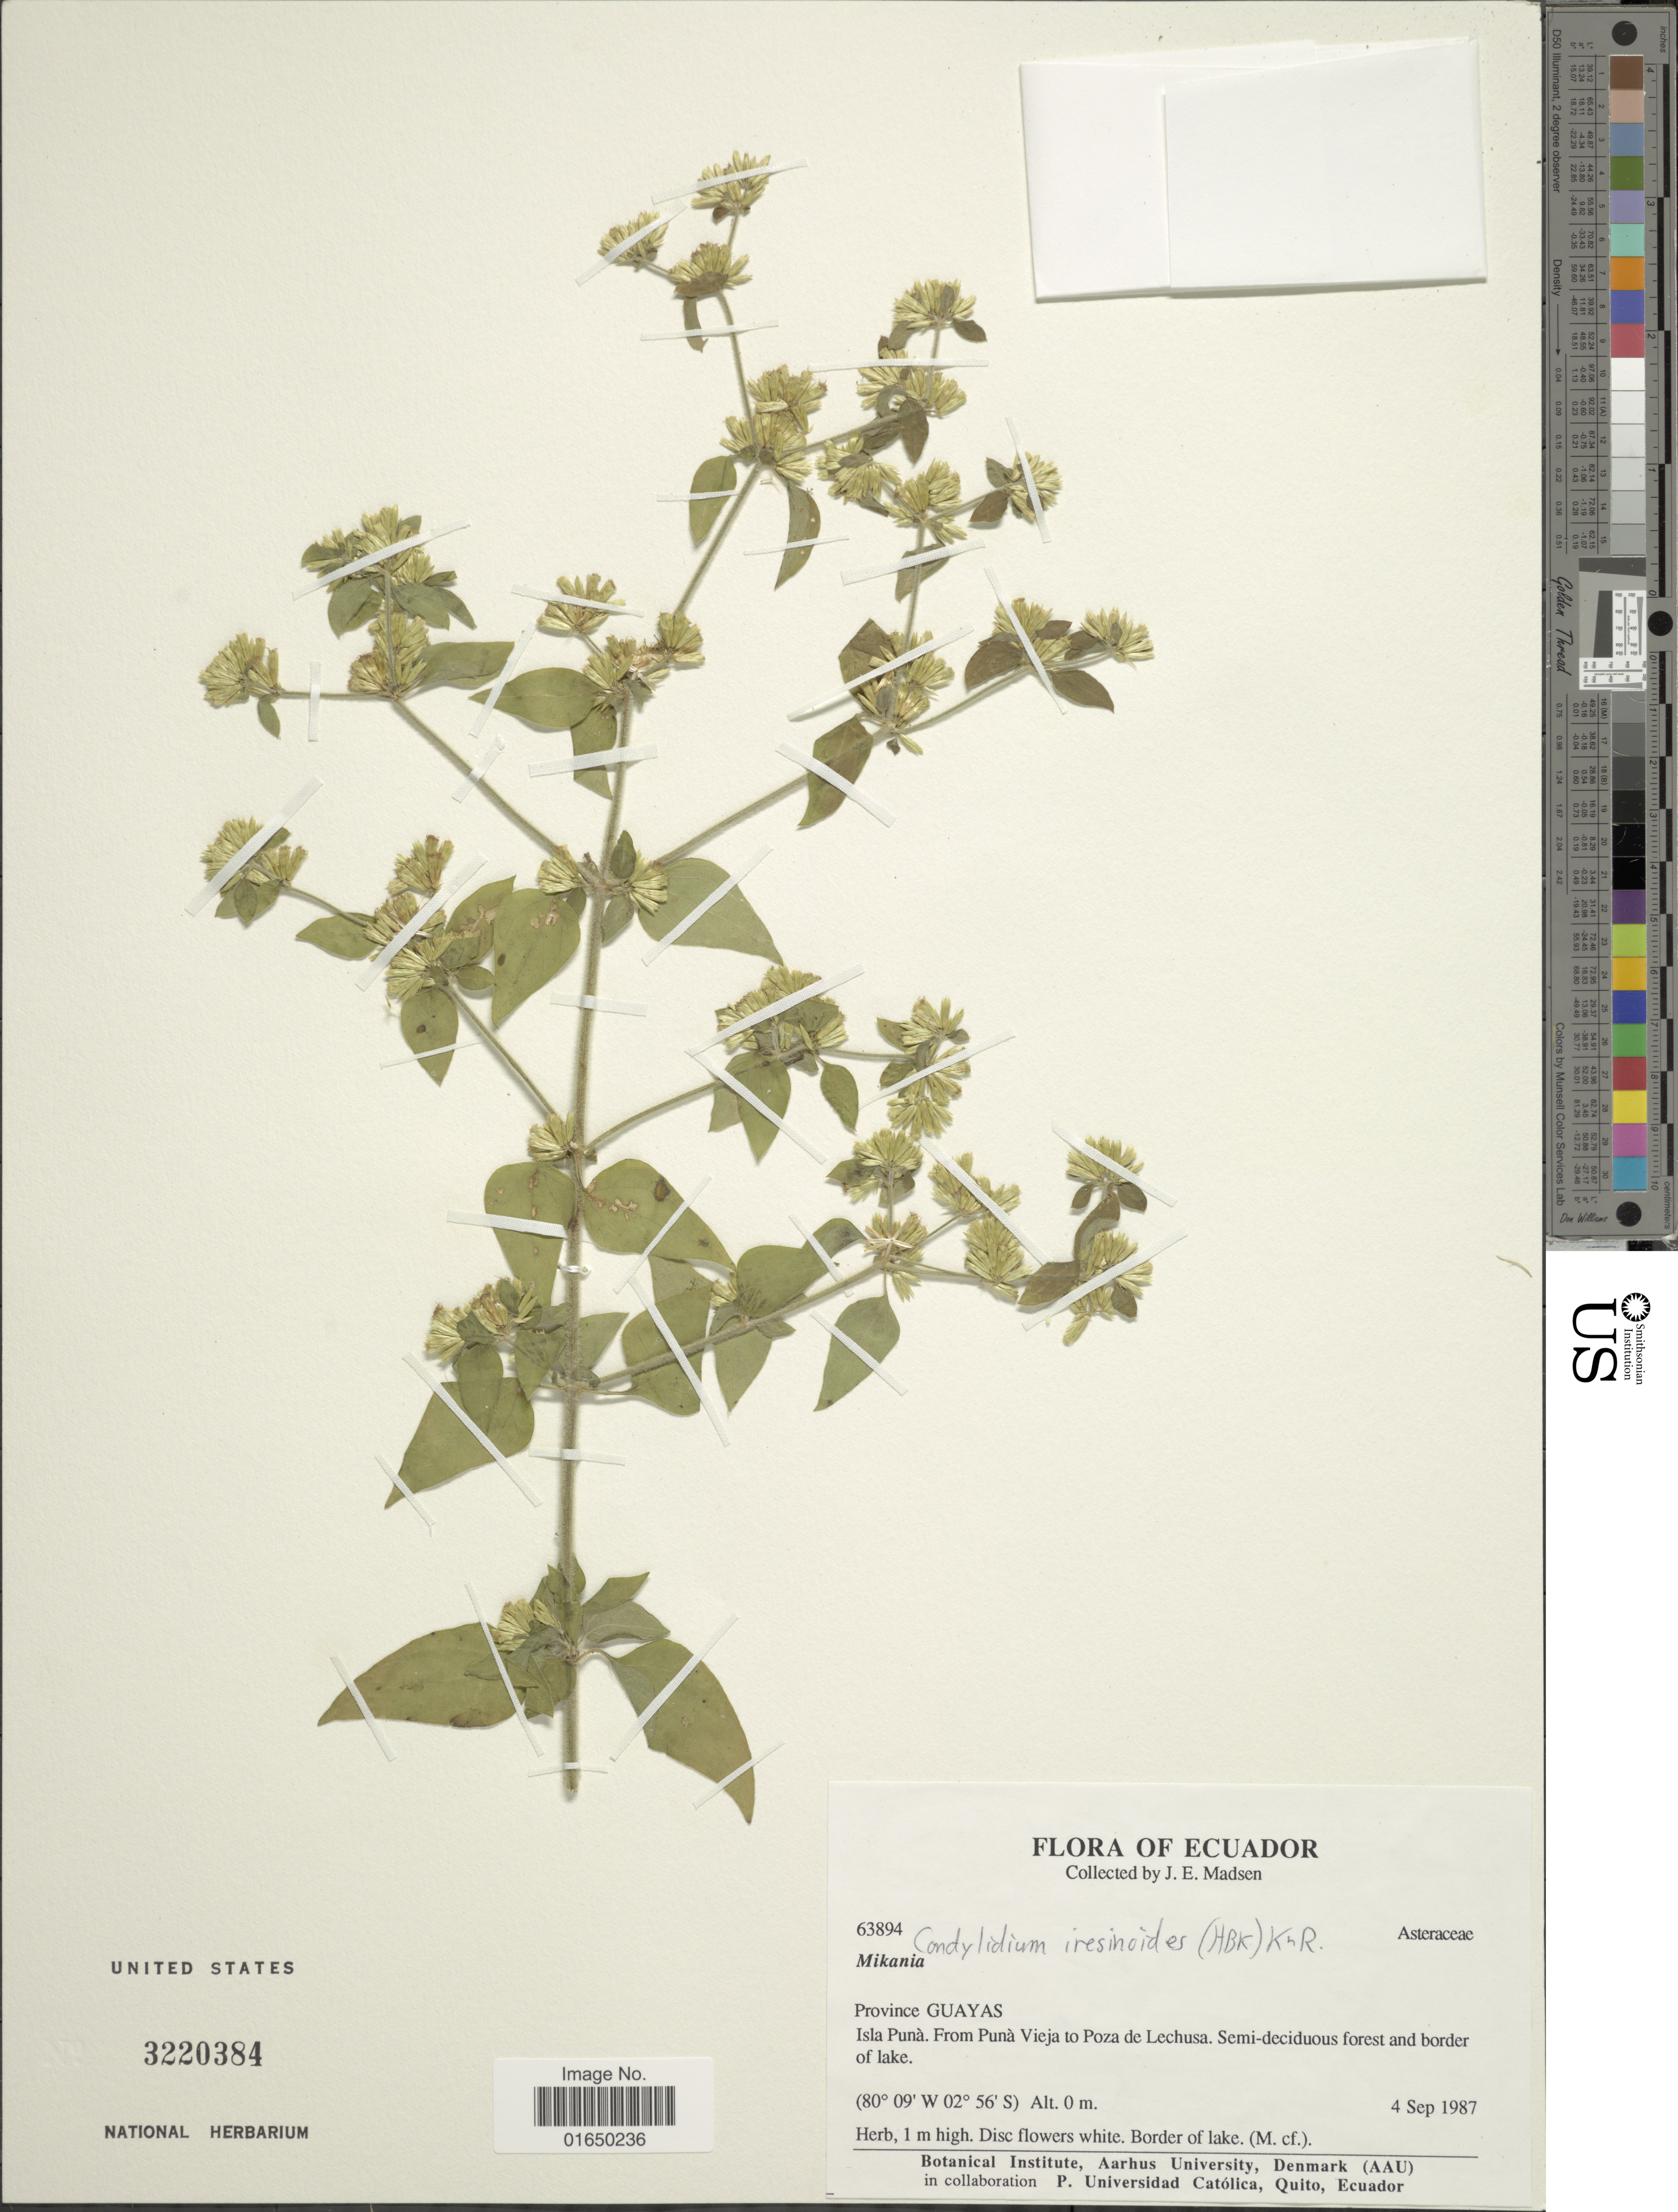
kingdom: Plantae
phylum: Tracheophyta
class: Magnoliopsida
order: Asterales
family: Asteraceae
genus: Condylidium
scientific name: Condylidium iresinoides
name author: (Kunth) R.M. King & H. Rob.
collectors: J. E. Madsen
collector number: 63894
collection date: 1987-09-04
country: Ecuador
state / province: Guayas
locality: Isla Punà. From Punà Vieja to Poza de Lechusa. Semi-deciduous forest and border of lake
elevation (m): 0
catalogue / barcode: US 3220384